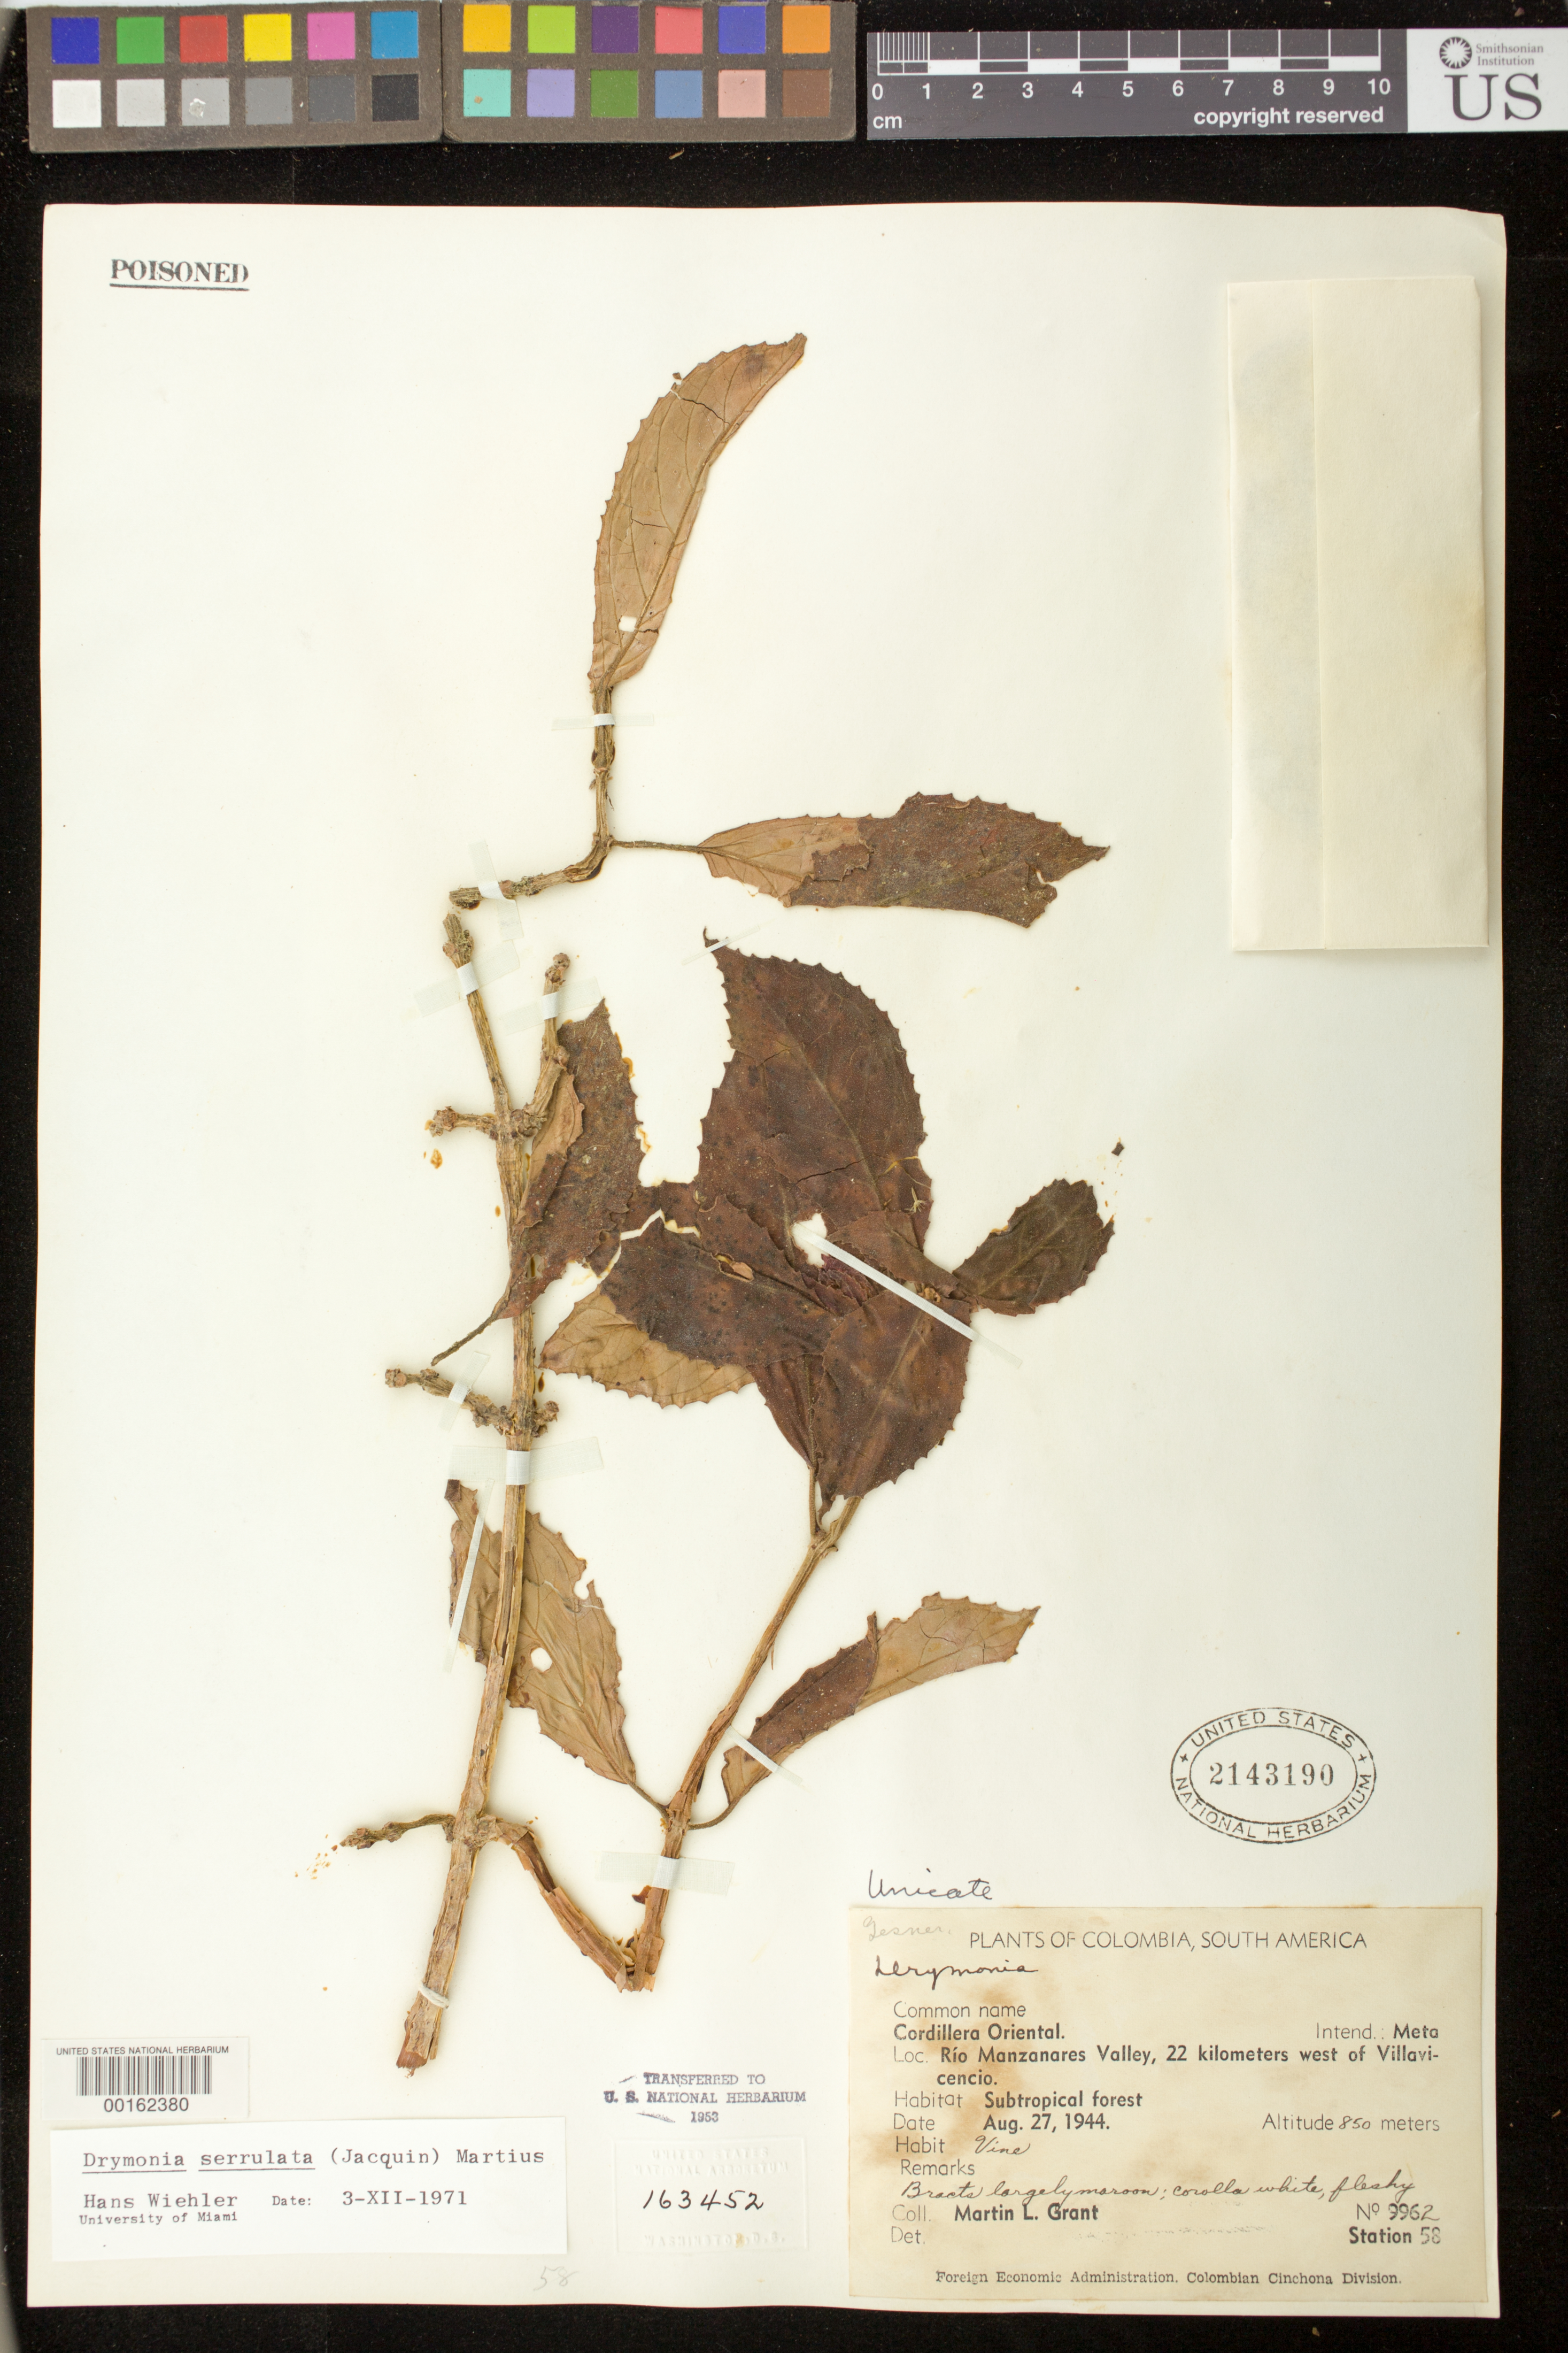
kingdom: Plantae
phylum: Tracheophyta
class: Magnoliopsida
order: Lamiales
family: Gesneriaceae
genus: Drymonia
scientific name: Drymonia serrulata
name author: (Jacq.) Mart.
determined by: Skog, Laurence E.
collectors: M. L. Grant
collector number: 9962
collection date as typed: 27 Aug 1944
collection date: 1944-08-27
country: Colombia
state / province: Meta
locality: Cordillera Oriental, Rio Manzanares valley, 22 km W of Villavicencio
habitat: Subtropical forest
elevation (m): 850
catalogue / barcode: US 2143190